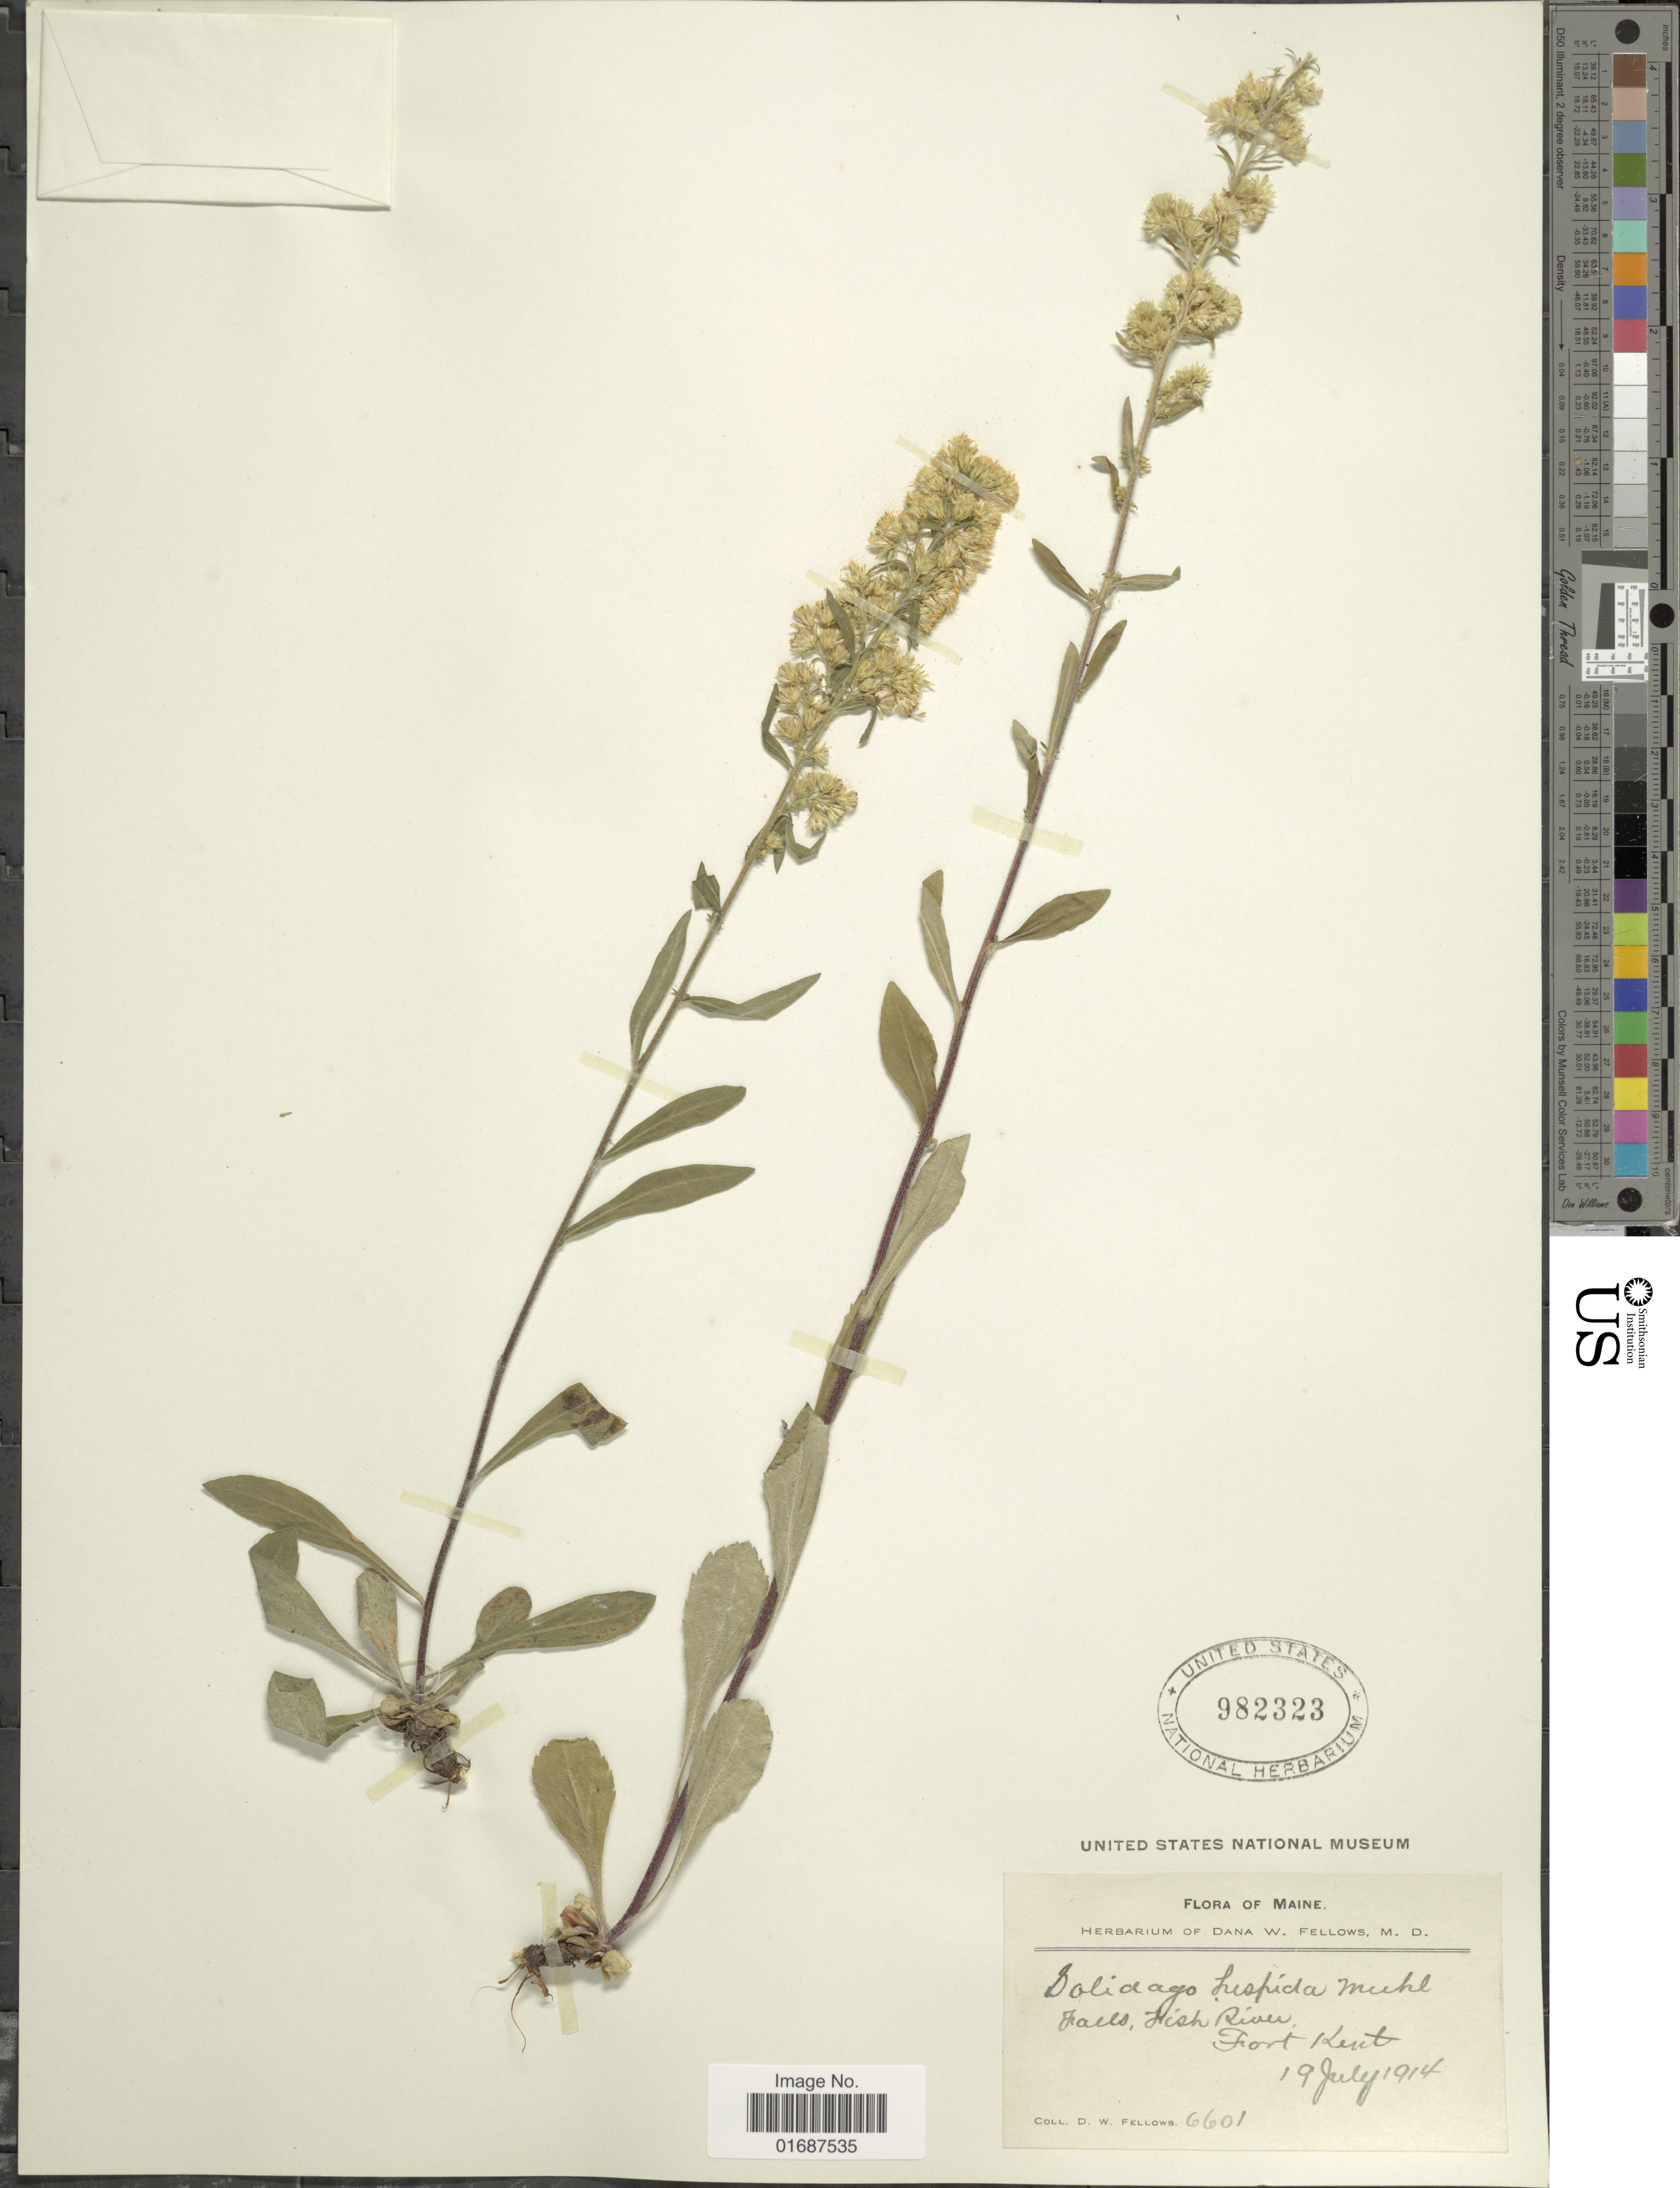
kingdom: Plantae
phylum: Tracheophyta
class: Magnoliopsida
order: Asterales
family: Asteraceae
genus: Solidago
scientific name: Solidago hispida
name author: Muhl. ex Willd.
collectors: D. W. Fellows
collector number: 6601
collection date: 1914-07-19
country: United States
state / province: Maine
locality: Falls, Fish River. Fort Kent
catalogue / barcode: US 982323